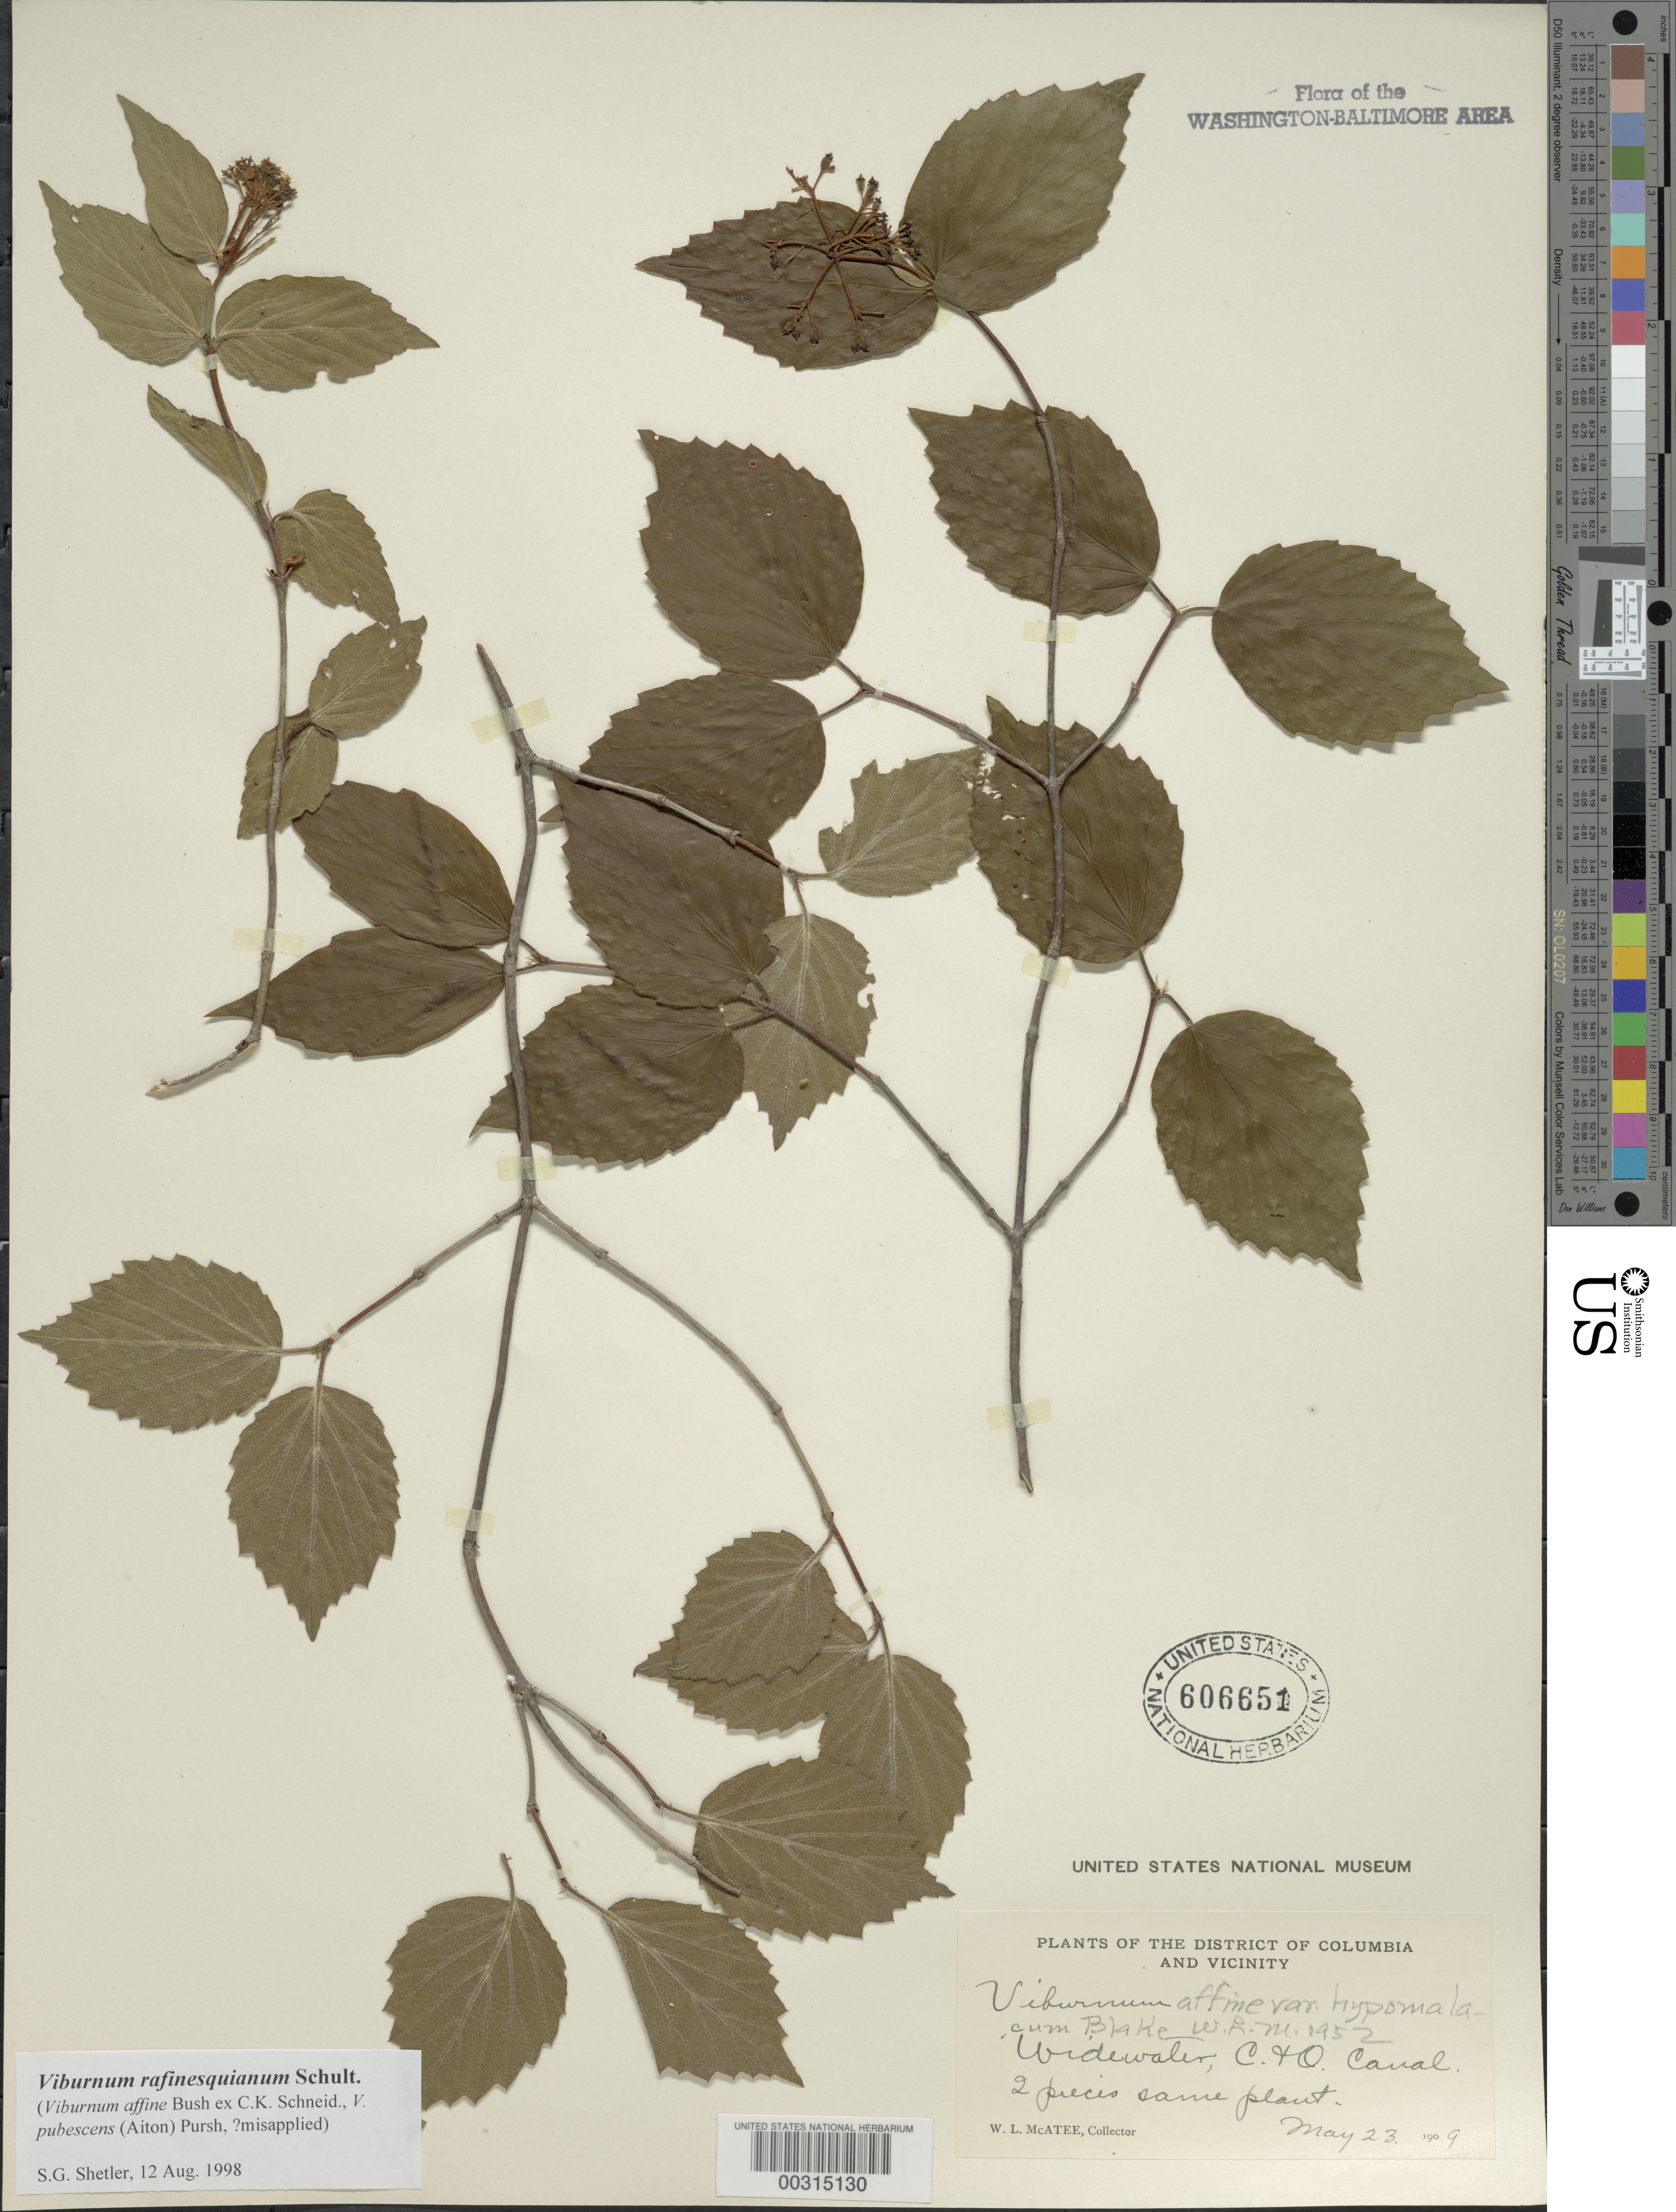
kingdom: Plantae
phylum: Tracheophyta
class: Magnoliopsida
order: Dipsacales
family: Viburnaceae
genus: Viburnum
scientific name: Viburnum rafinesqueanum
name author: Schult.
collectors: W. McAtee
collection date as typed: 23 May 1909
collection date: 1909-05-23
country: United States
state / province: Maryland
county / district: Montgomery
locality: Widewater, C. & O. Canal C. & O. Canal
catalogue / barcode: US 606651